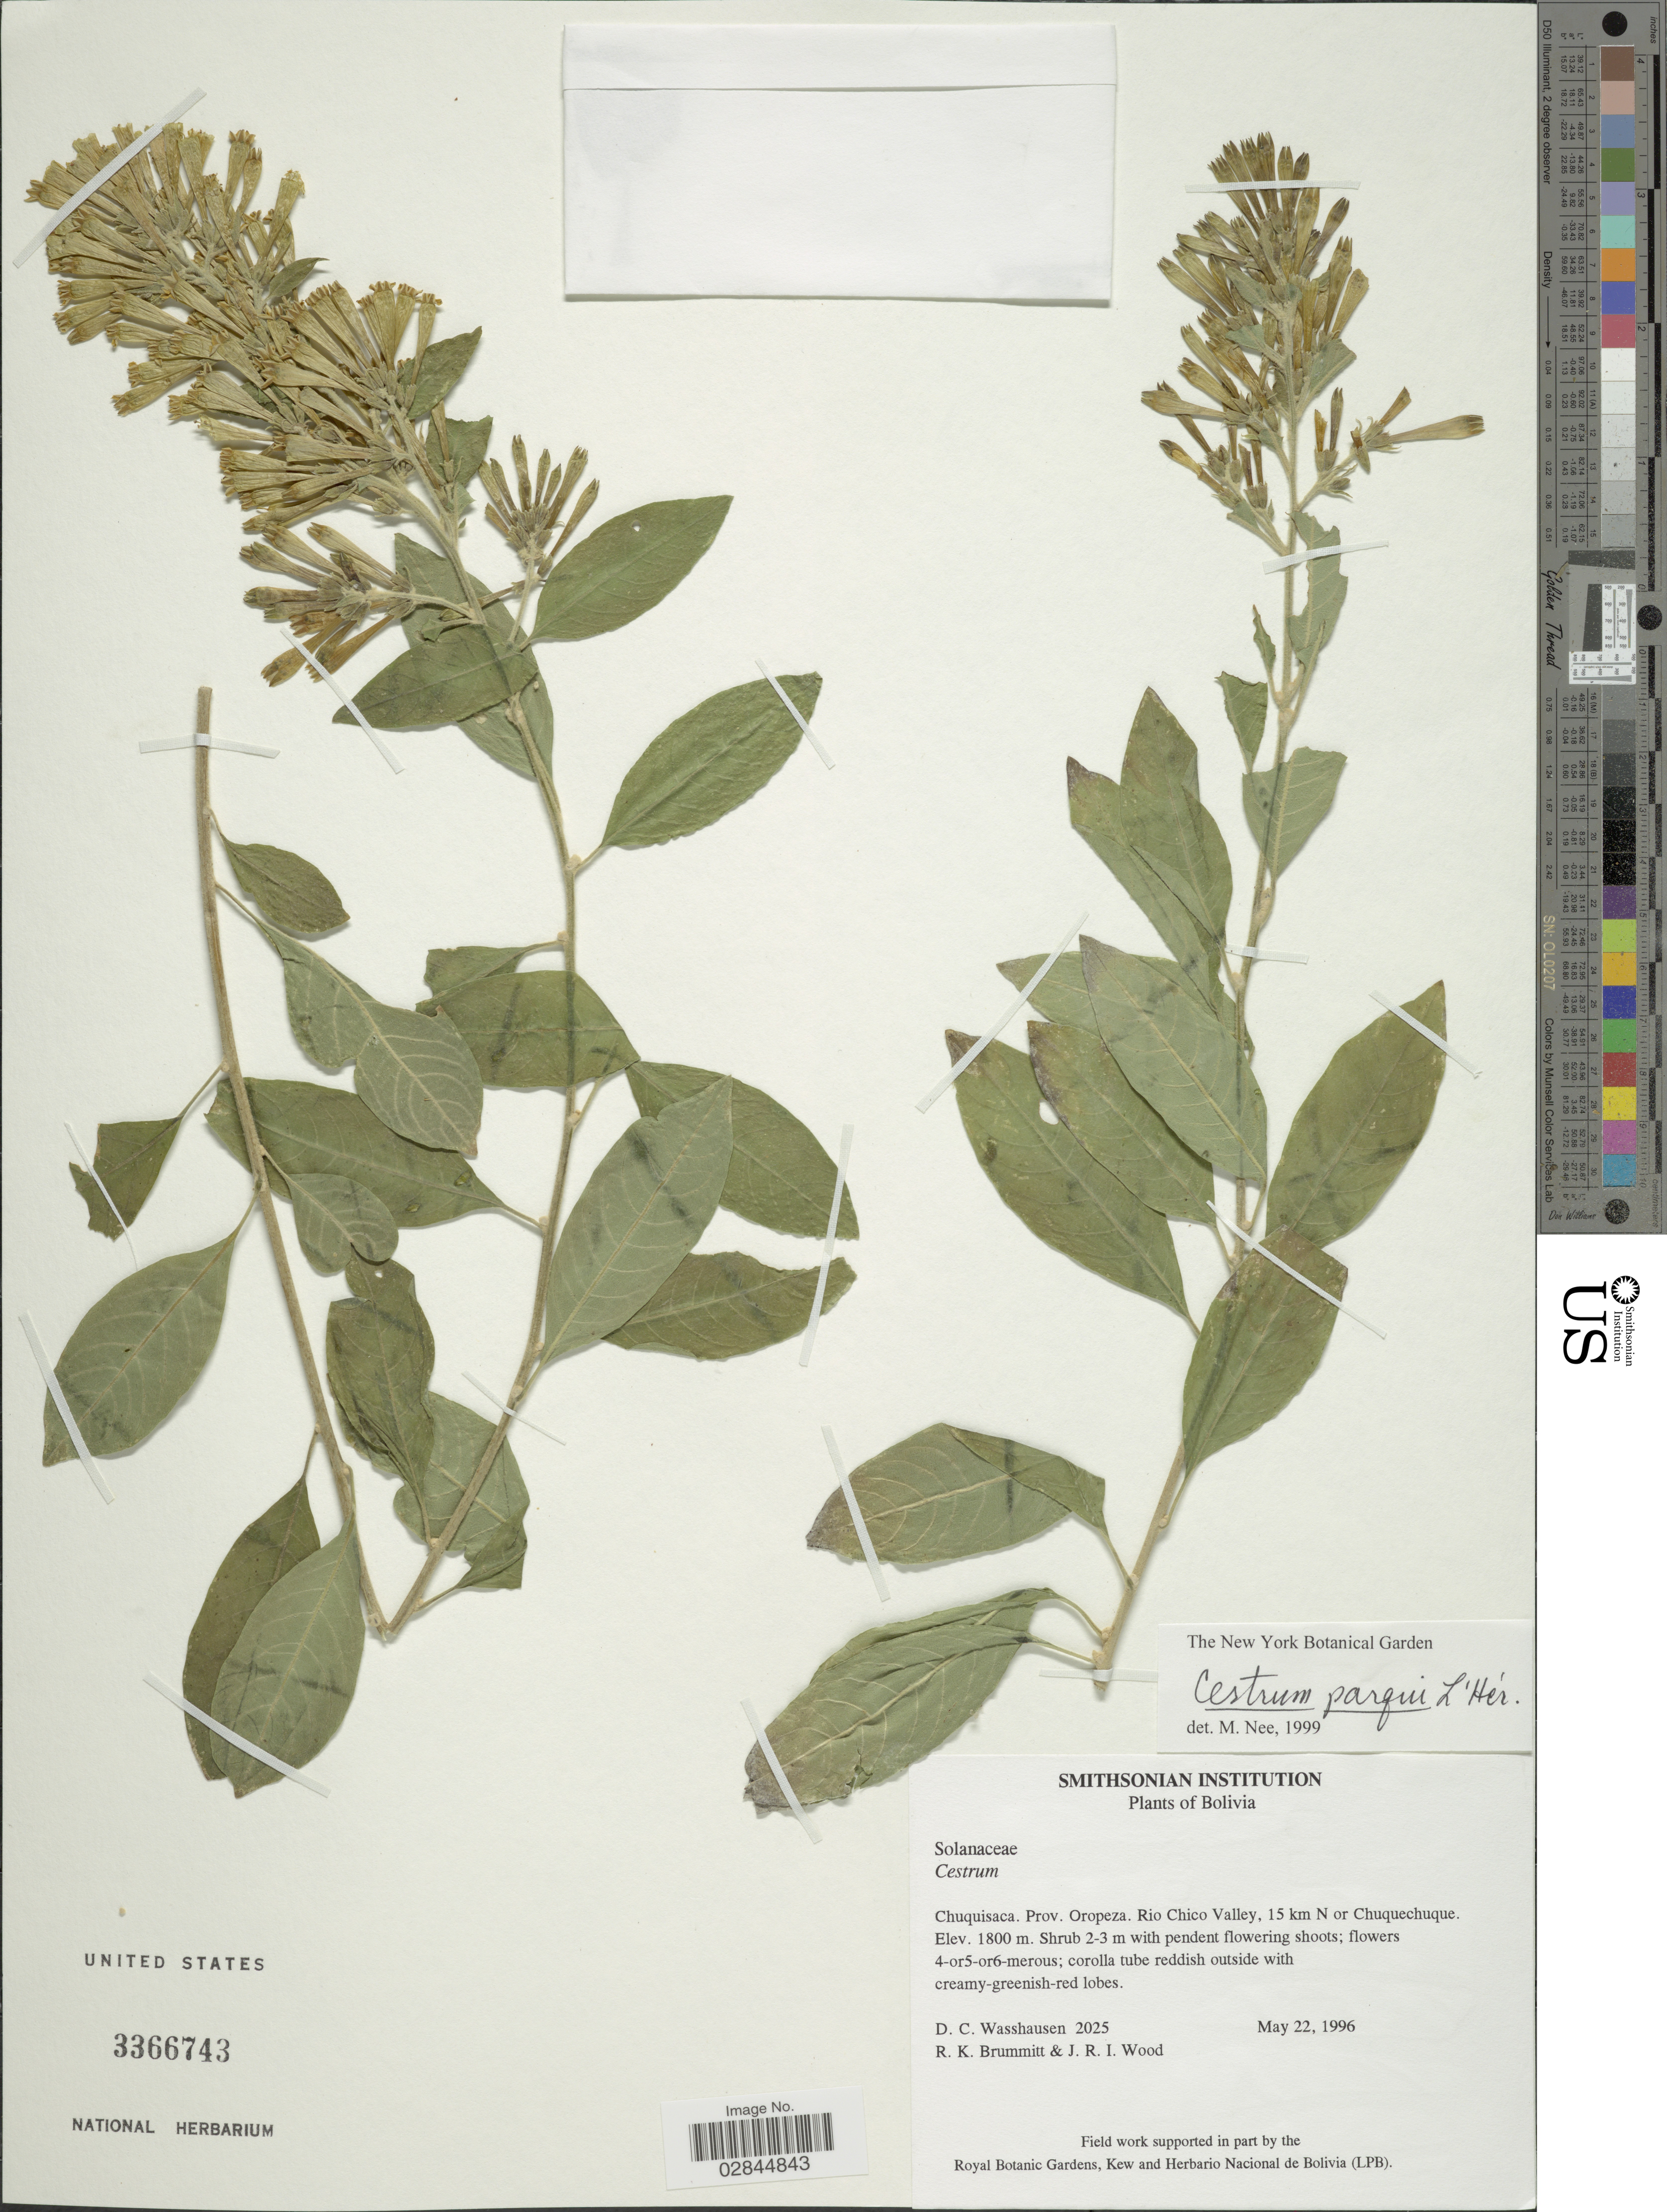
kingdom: Plantae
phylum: Tracheophyta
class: Magnoliopsida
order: Solanales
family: Solanaceae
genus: Cestrum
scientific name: Cestrum parqui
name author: L'Hér.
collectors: D. C. Wasshausen, R. K. Brummitt & J. R. I. Wood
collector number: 2025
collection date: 1996-05-22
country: Bolivia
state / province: Chuquisaca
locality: Prov. Oropeza. Rio Chico Valley, 15 km N or Chuquechuque.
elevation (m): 1800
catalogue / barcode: US 3366743